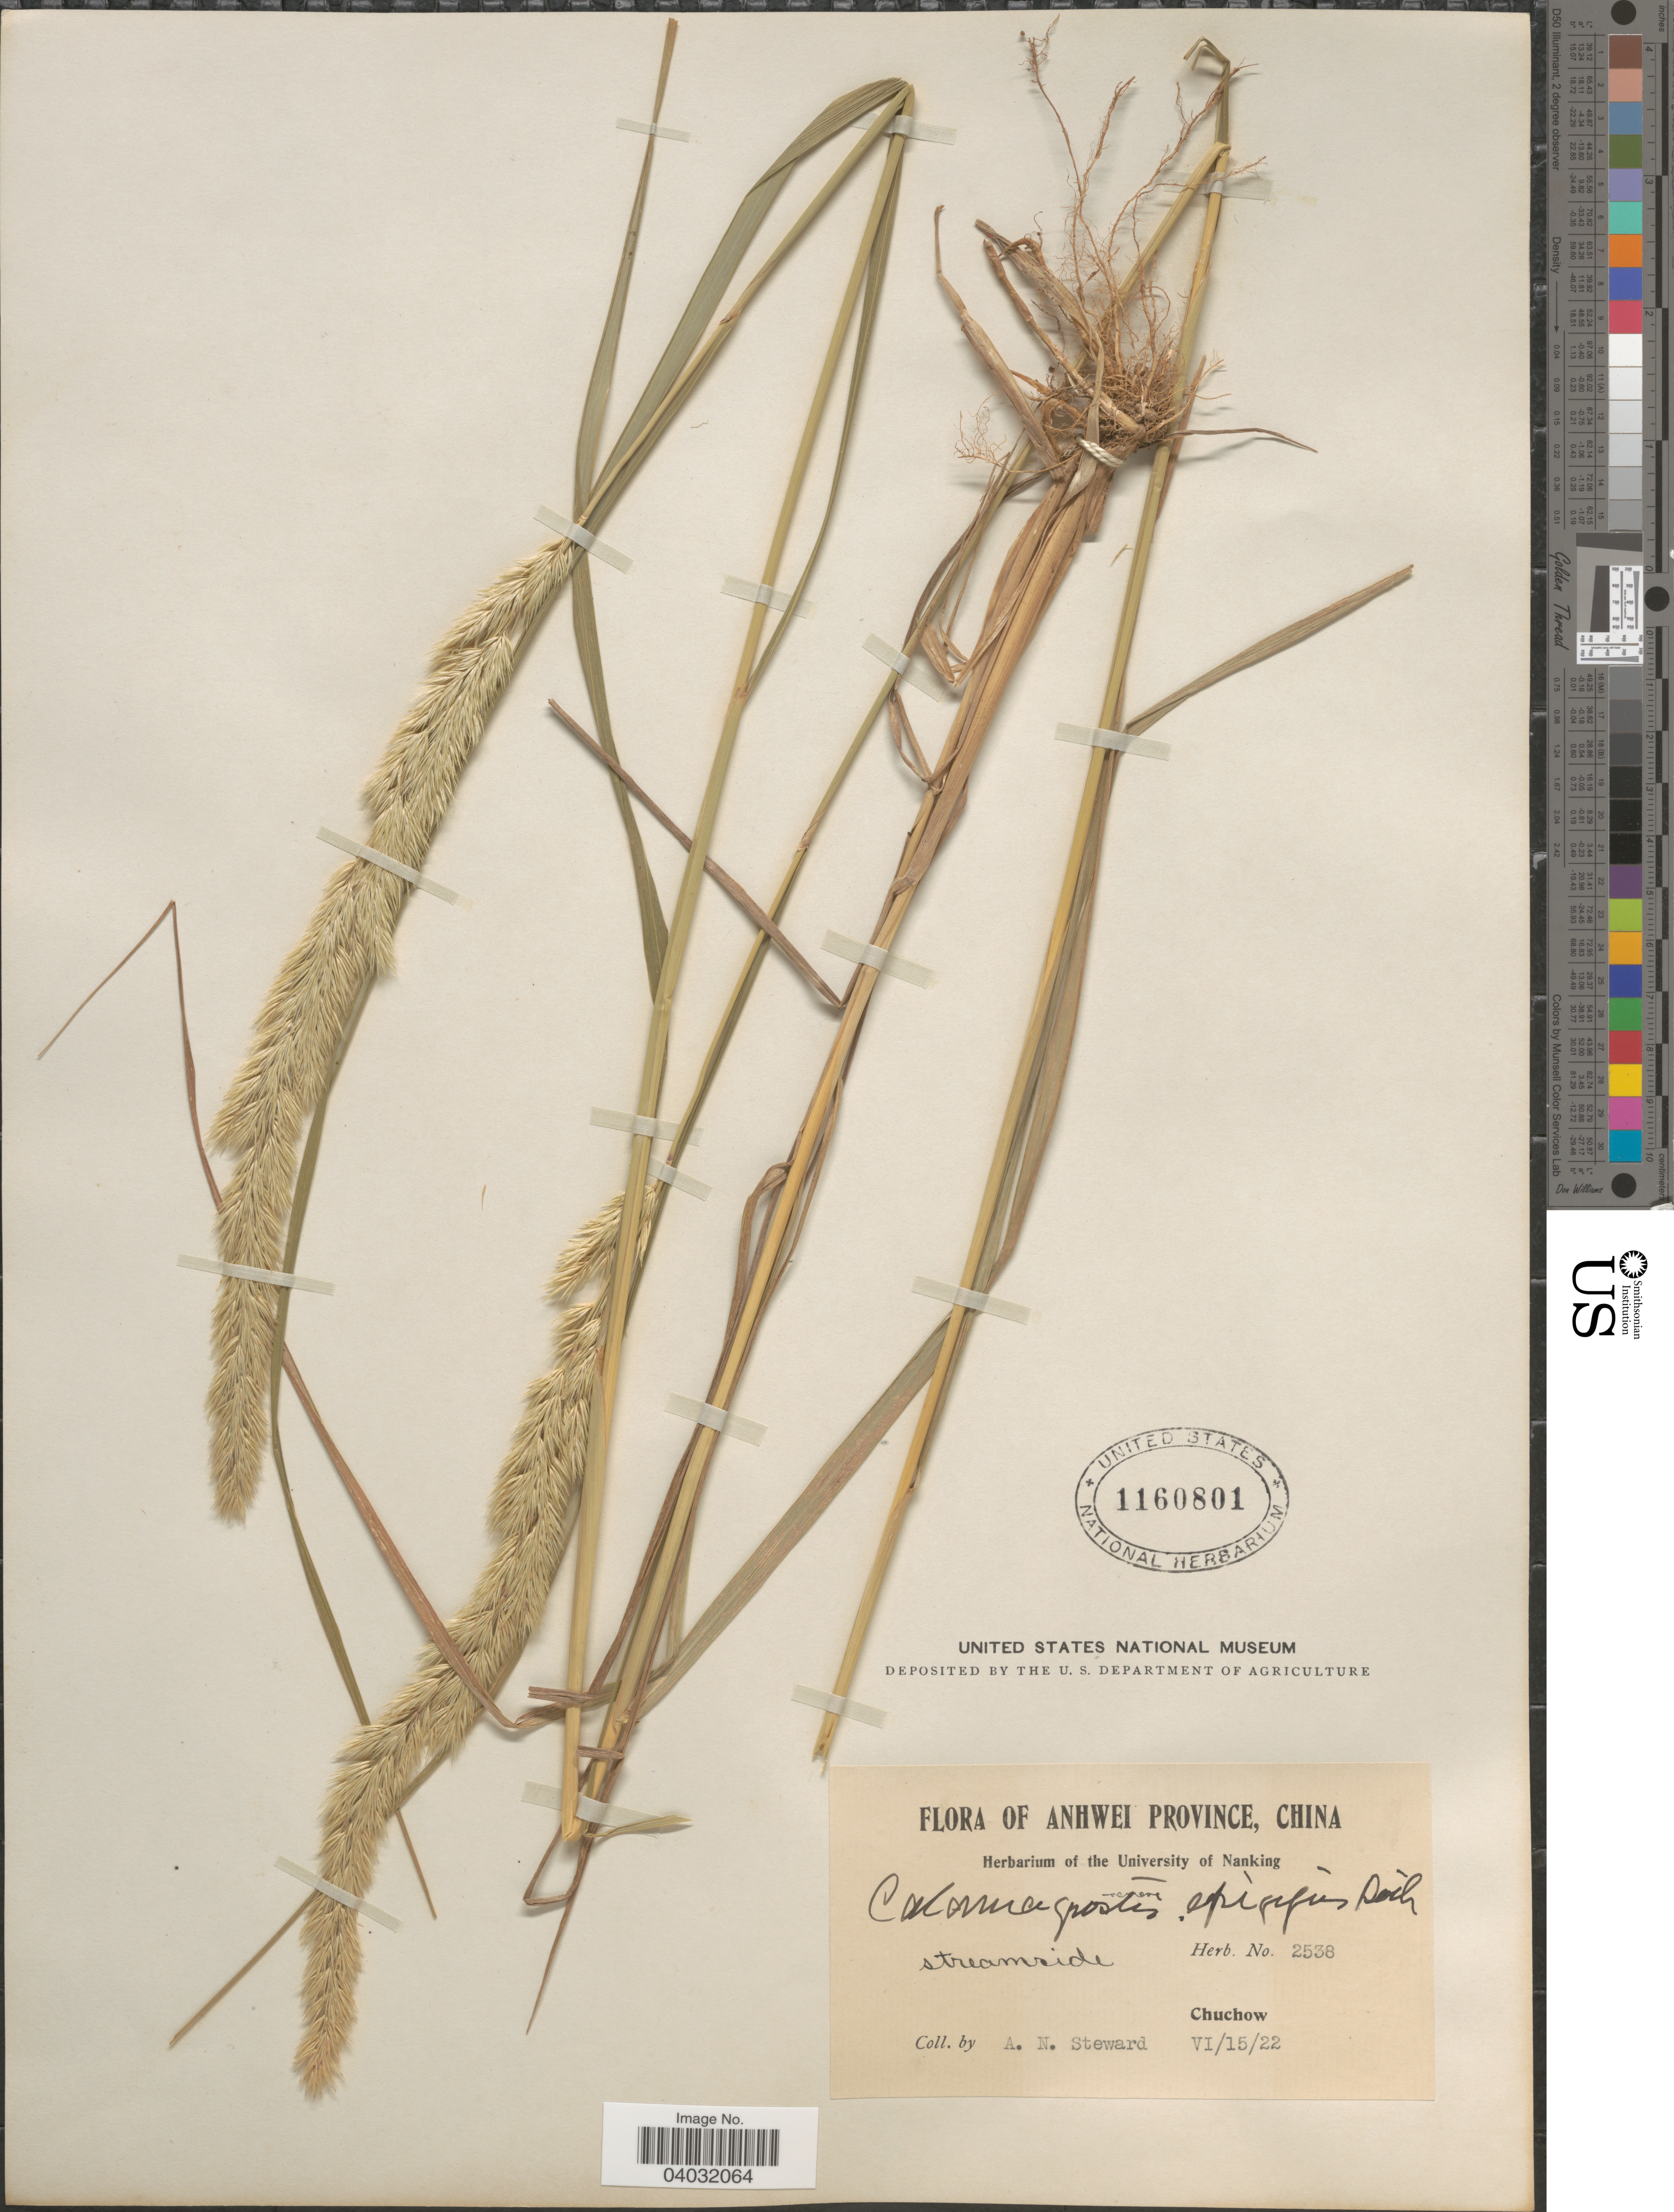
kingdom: Plantae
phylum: Tracheophyta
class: Liliopsida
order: Poales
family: Poaceae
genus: Calamagrostis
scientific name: Calamagrostis epigeios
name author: (L.) Roth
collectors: A. N. Steward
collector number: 2538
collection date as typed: Transcribed d/m/y: 15/6/22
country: China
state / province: Anhui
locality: Anhwei Province. Chuchow.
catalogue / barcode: US 1160801